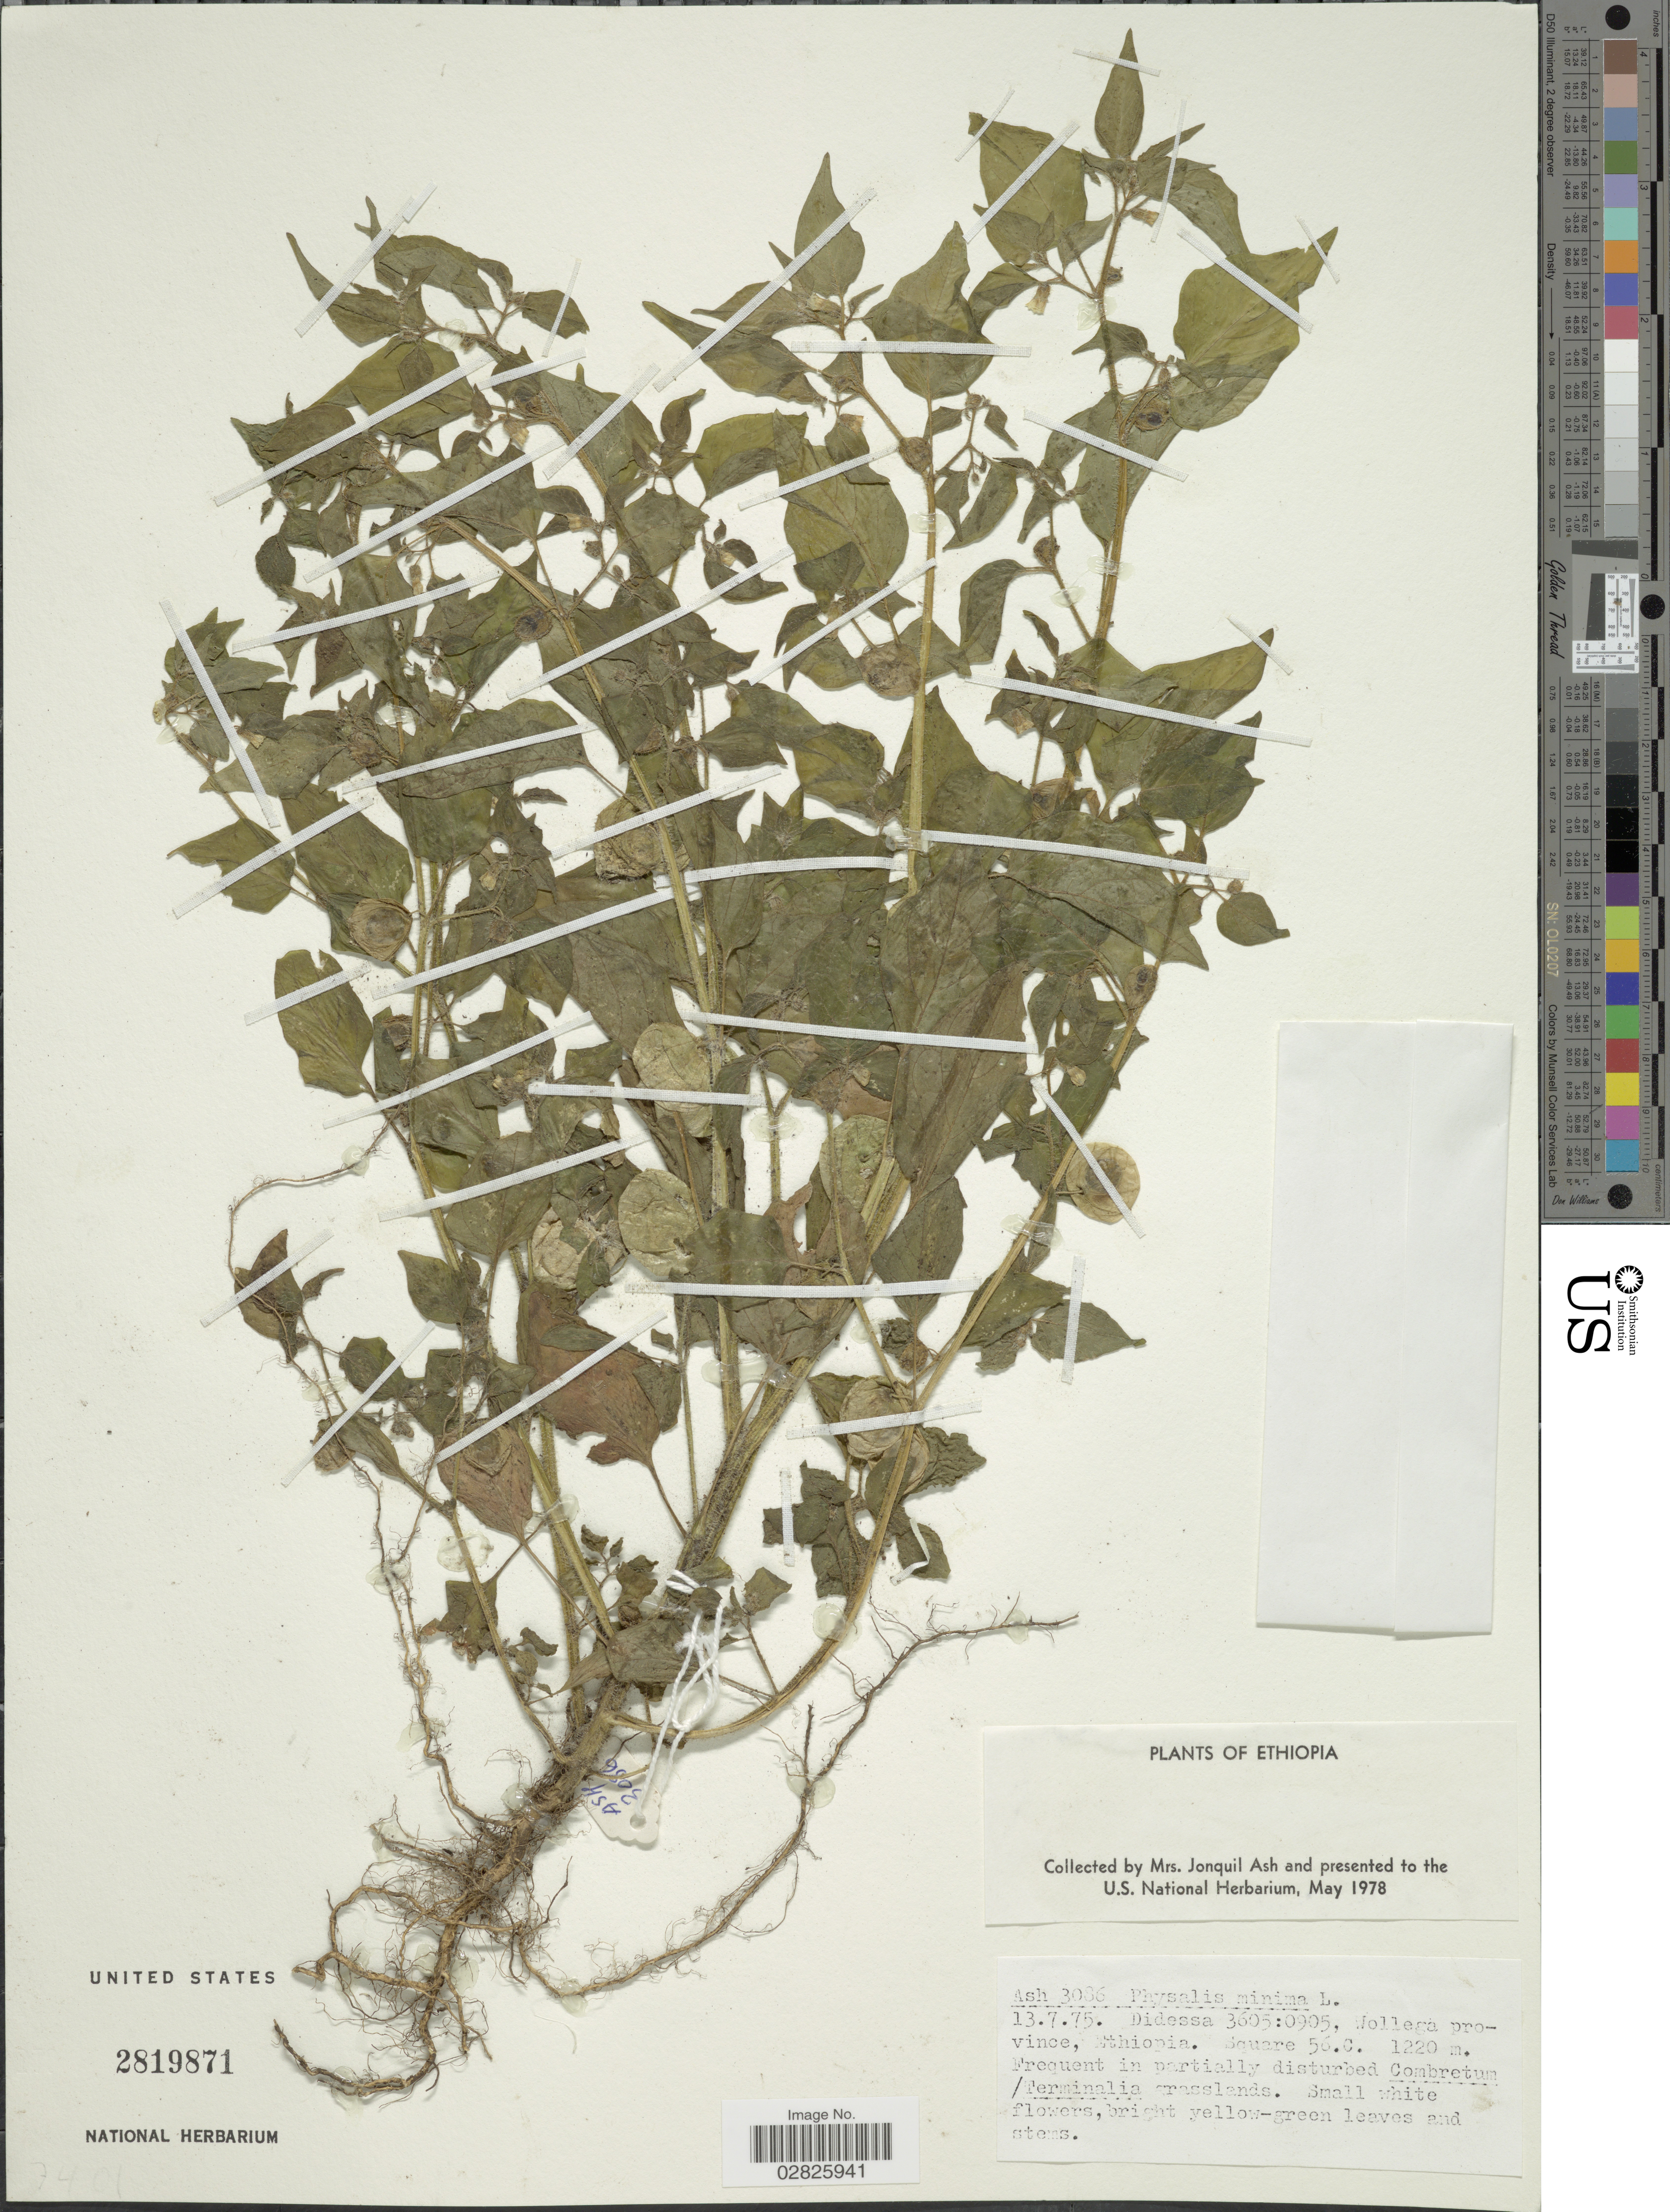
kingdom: Plantae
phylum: Tracheophyta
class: Magnoliopsida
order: Solanales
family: Solanaceae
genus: Physalis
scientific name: Physalis minima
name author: L.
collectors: J. Ash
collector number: Ash3086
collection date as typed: Transcribed d/m/y: 13/7/75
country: Ethiopia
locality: Didessa 3605:0905, Wollega province. Square 56.C.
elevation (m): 1220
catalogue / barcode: US 2819871